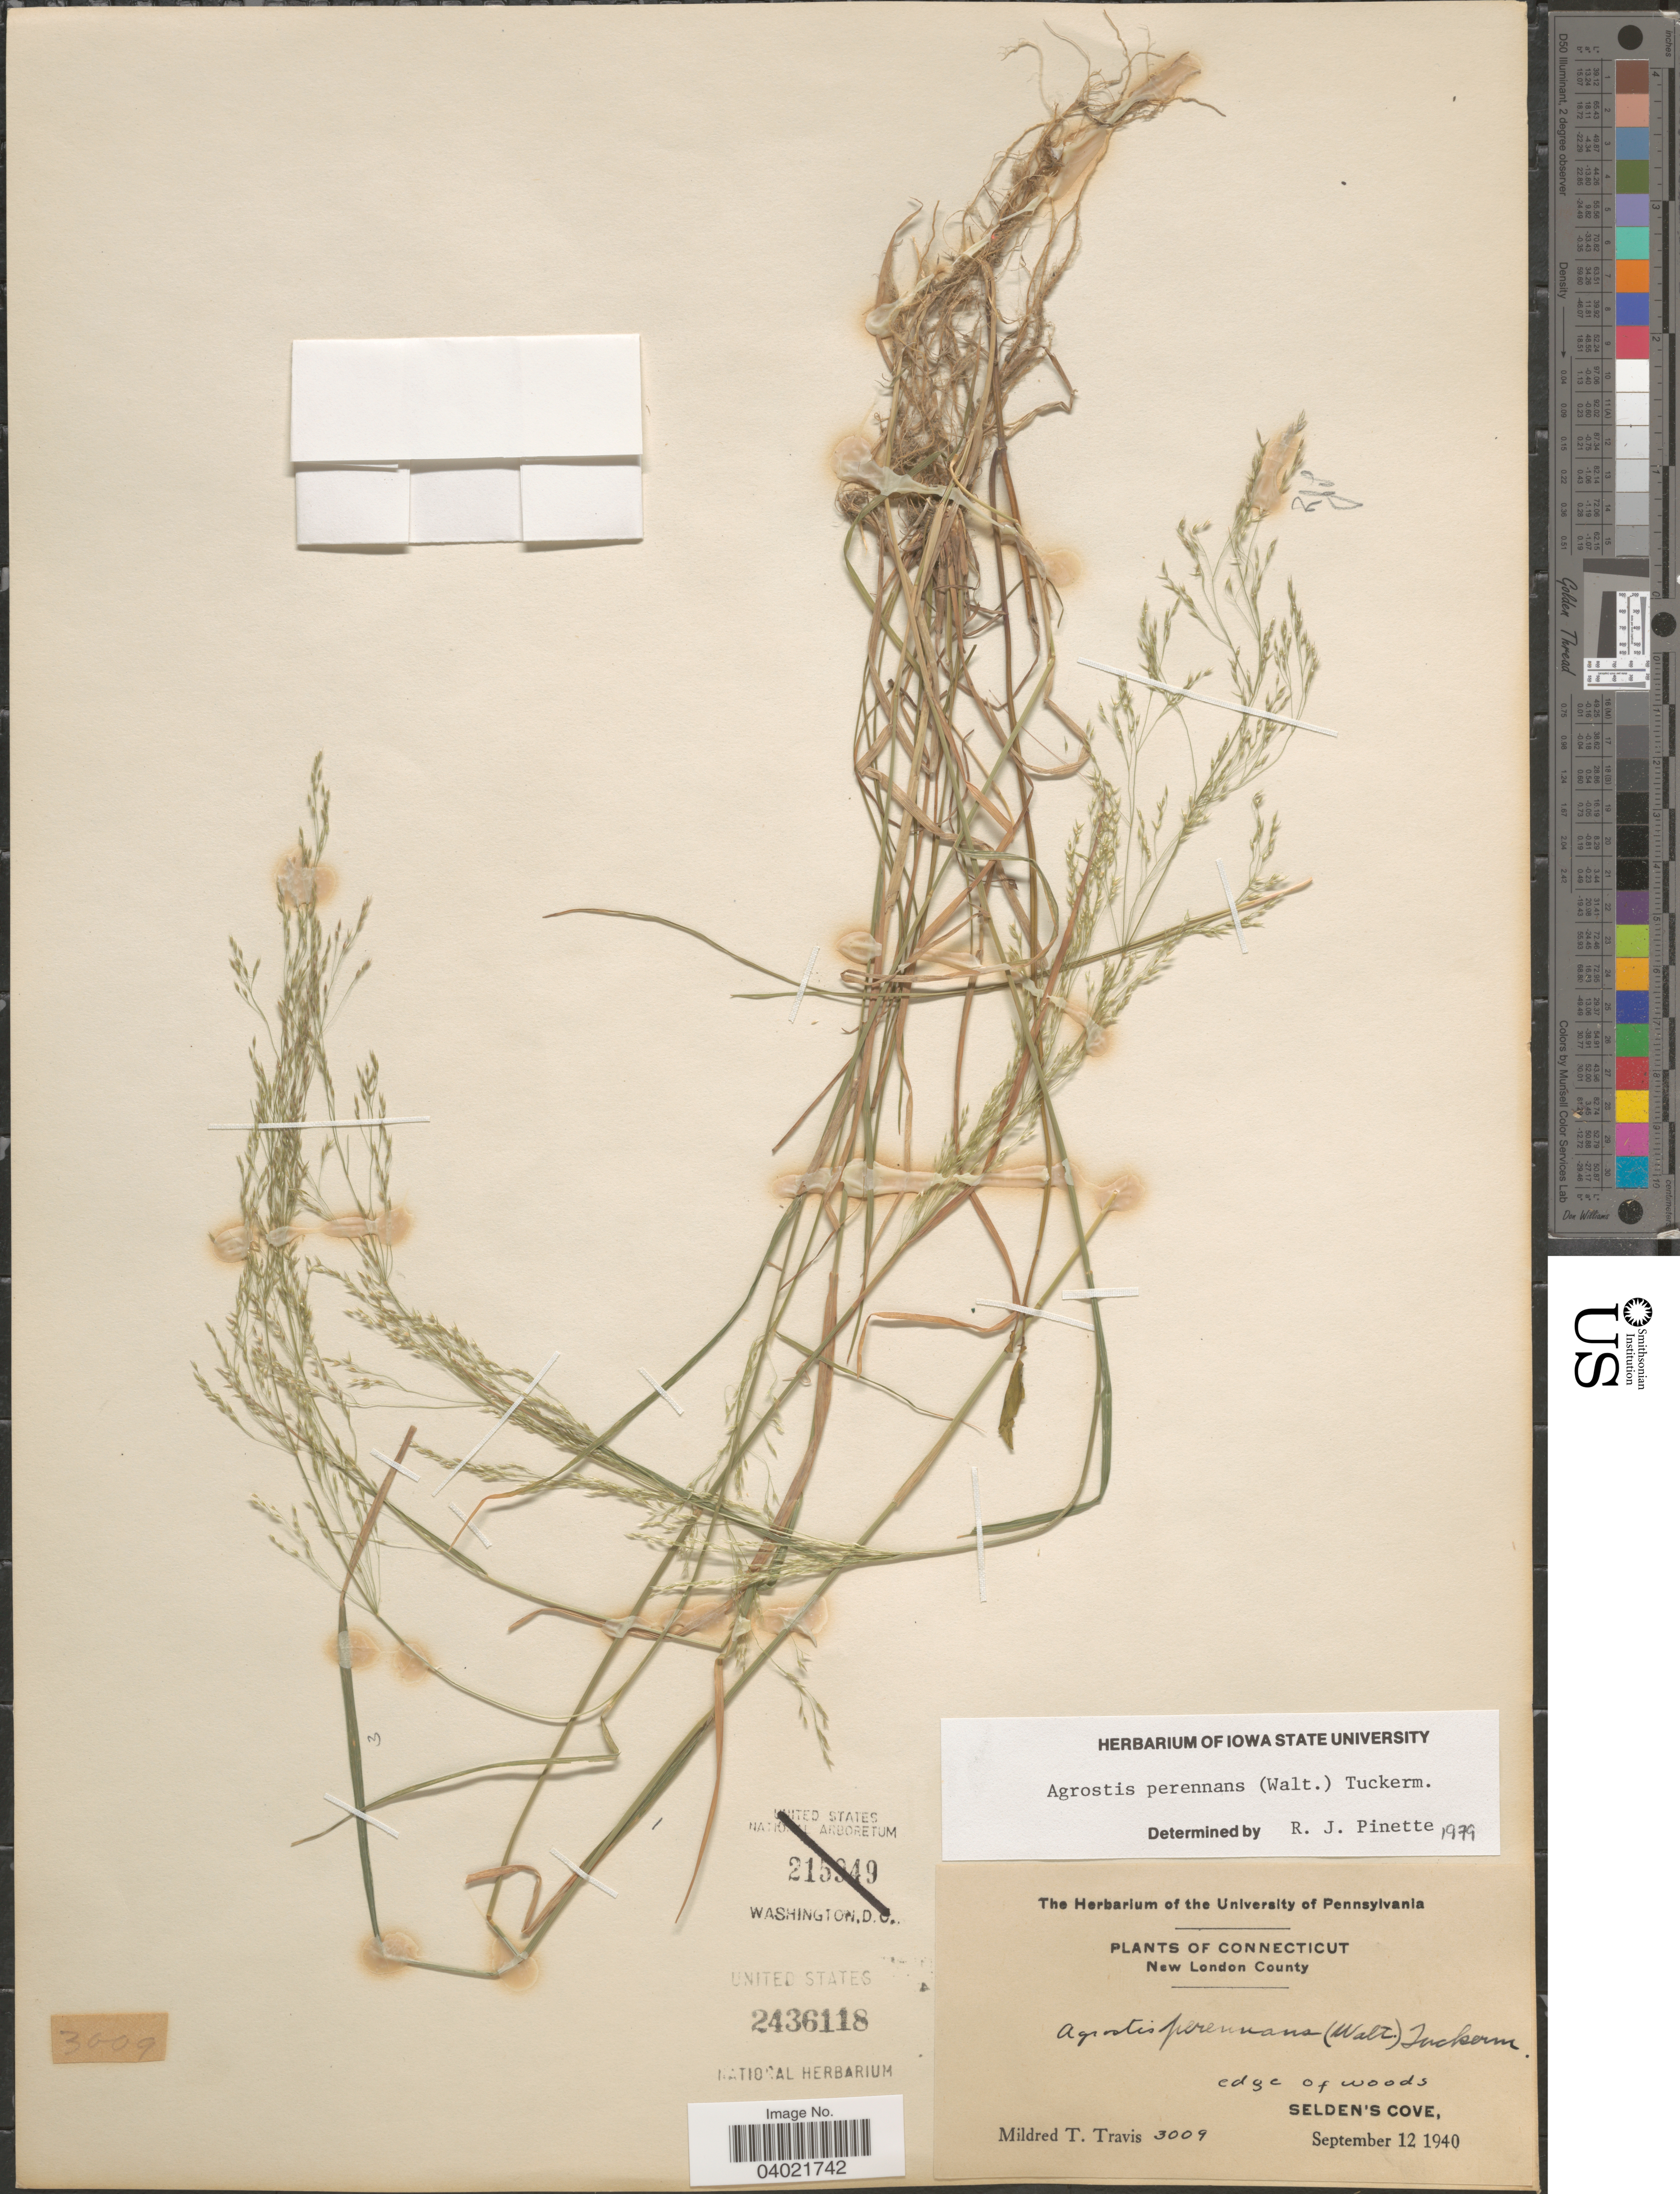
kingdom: Plantae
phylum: Tracheophyta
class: Liliopsida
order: Poales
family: Poaceae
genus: Agrostis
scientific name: Agrostis perennans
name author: (Walter) Tuck.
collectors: M. Travis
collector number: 3009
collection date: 1940-09-12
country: United States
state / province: Connecticut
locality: New London County. Selden's Cove.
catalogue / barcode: US 2436118